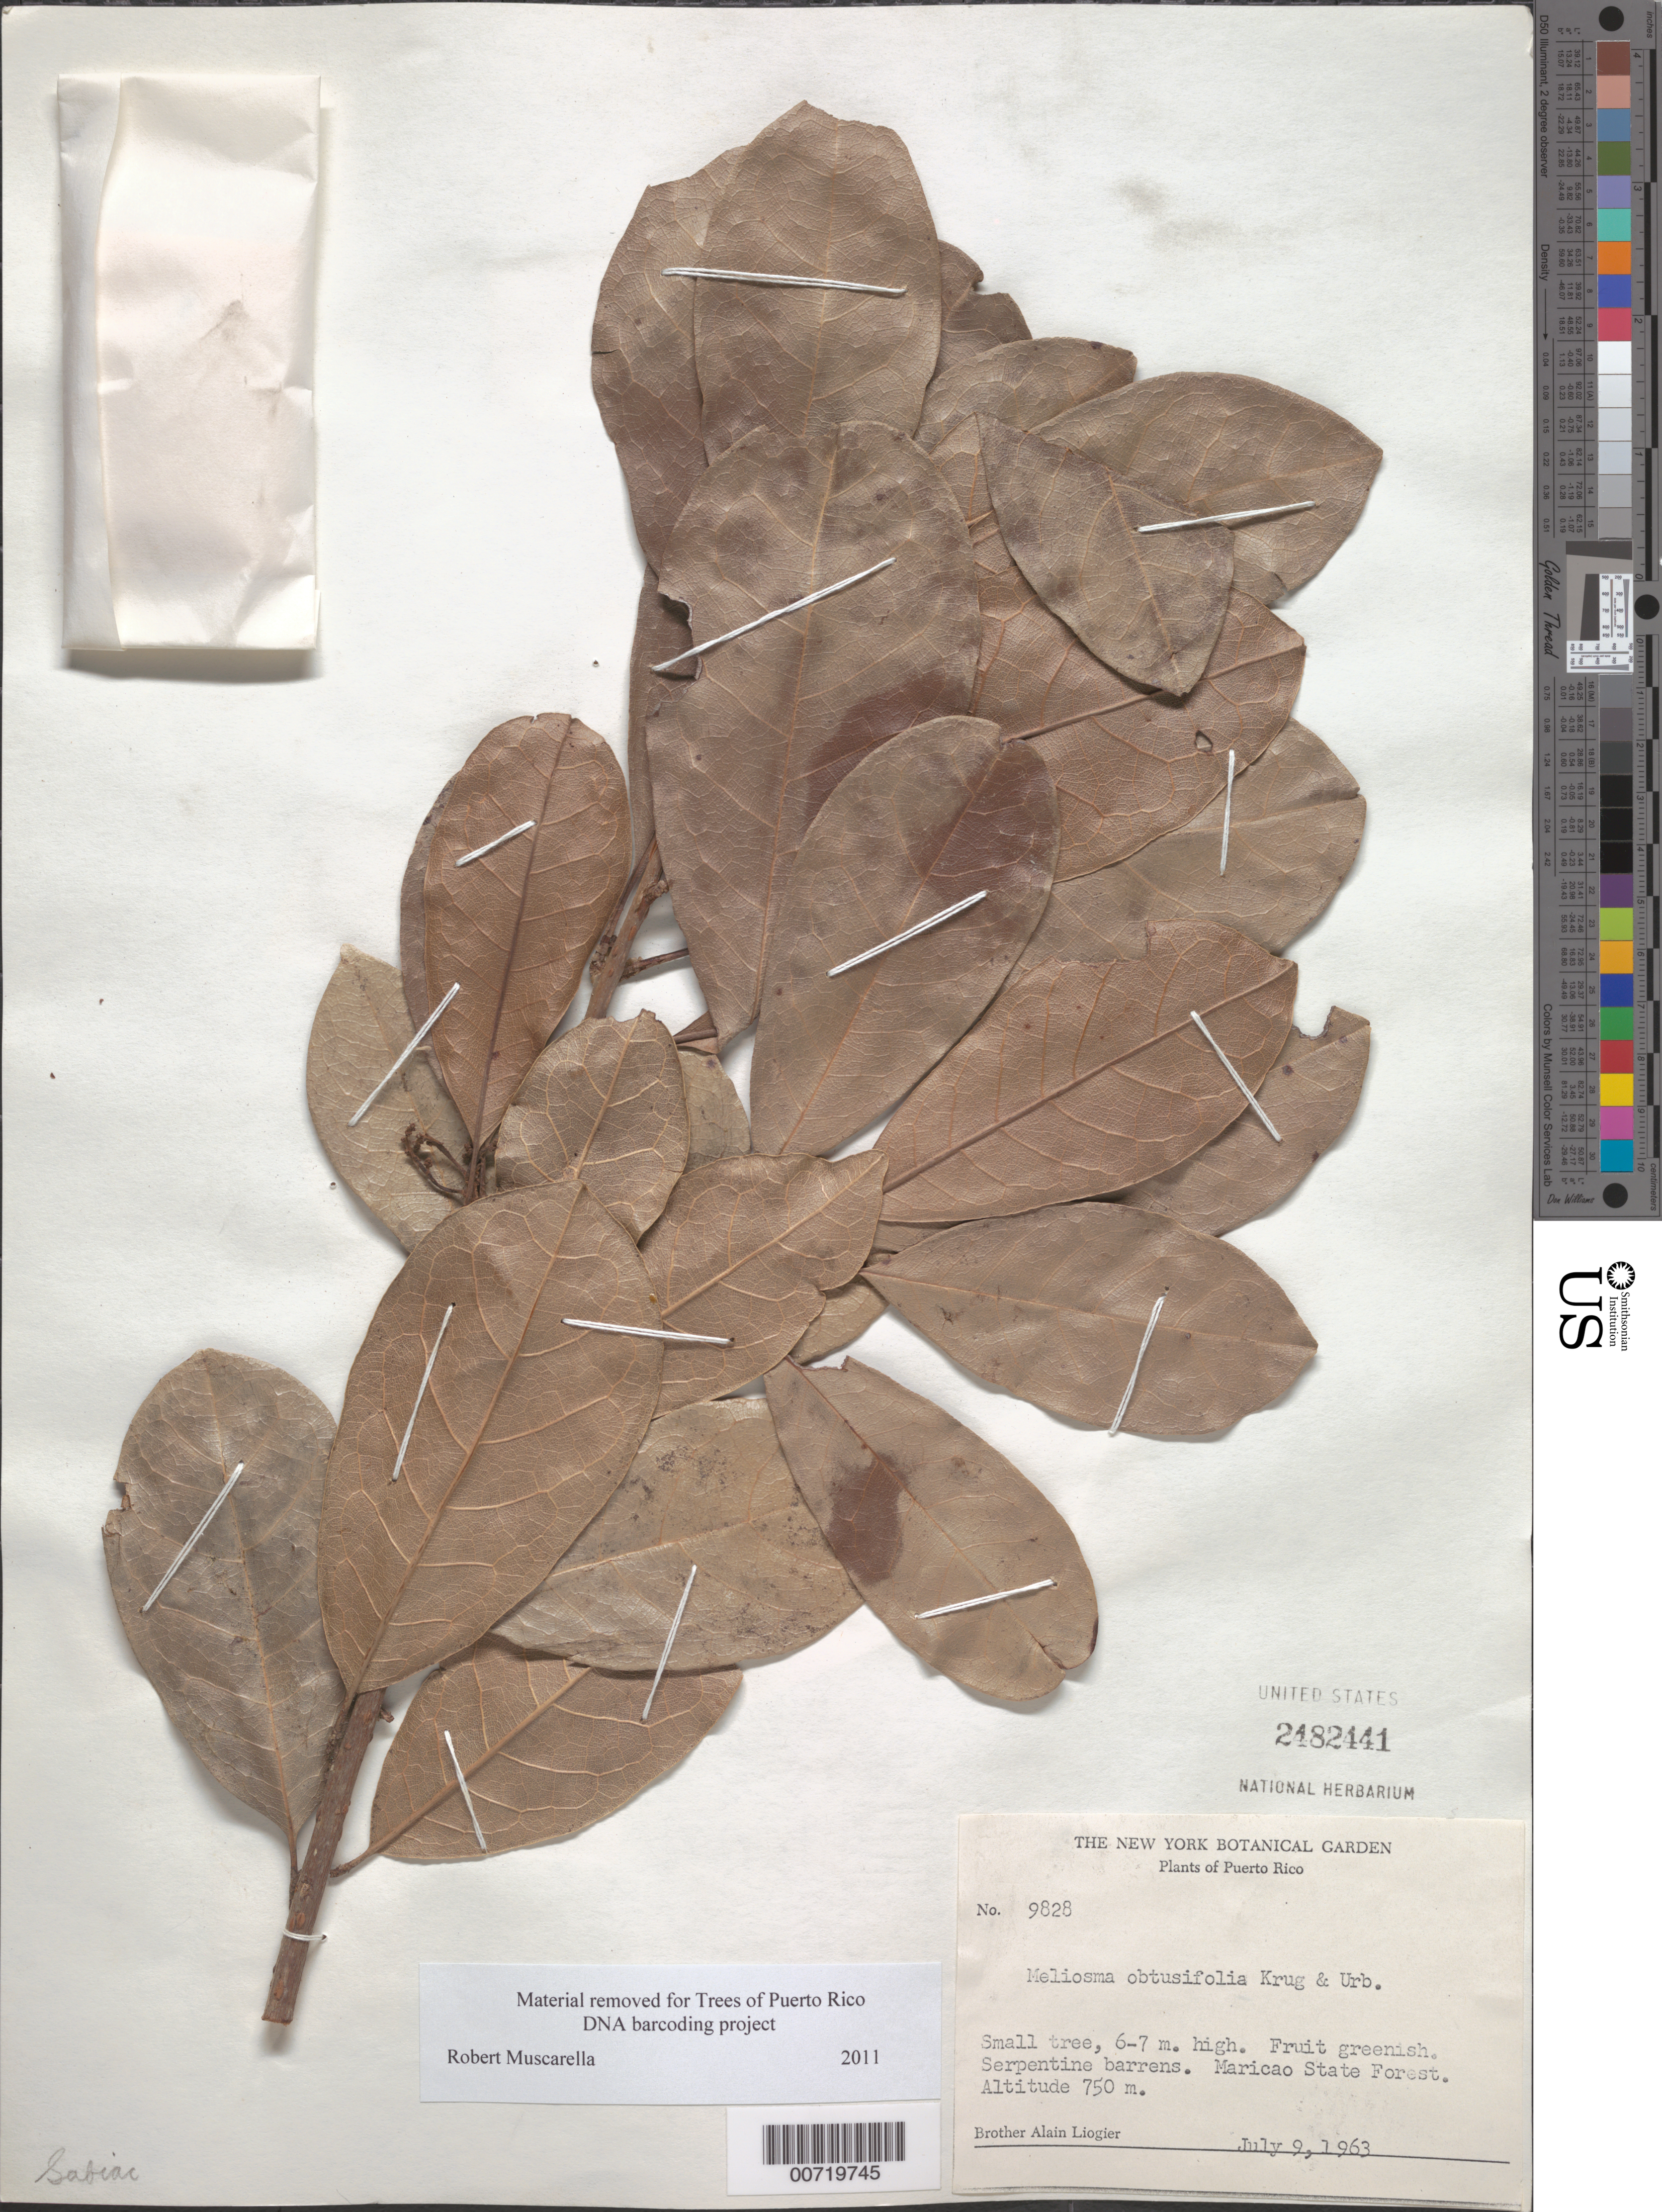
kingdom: Plantae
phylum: Tracheophyta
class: Magnoliopsida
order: Proteales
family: Sabiaceae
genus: Meliosma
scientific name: Meliosma obtusifolia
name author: (Bello) Krug & Urb.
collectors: A. H. Liogier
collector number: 9828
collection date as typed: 09 Jul 1963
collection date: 1963-07-09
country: Puerto Rico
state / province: Maricao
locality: Maricao State Forest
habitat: Serpentine barrens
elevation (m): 750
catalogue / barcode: US 2482441